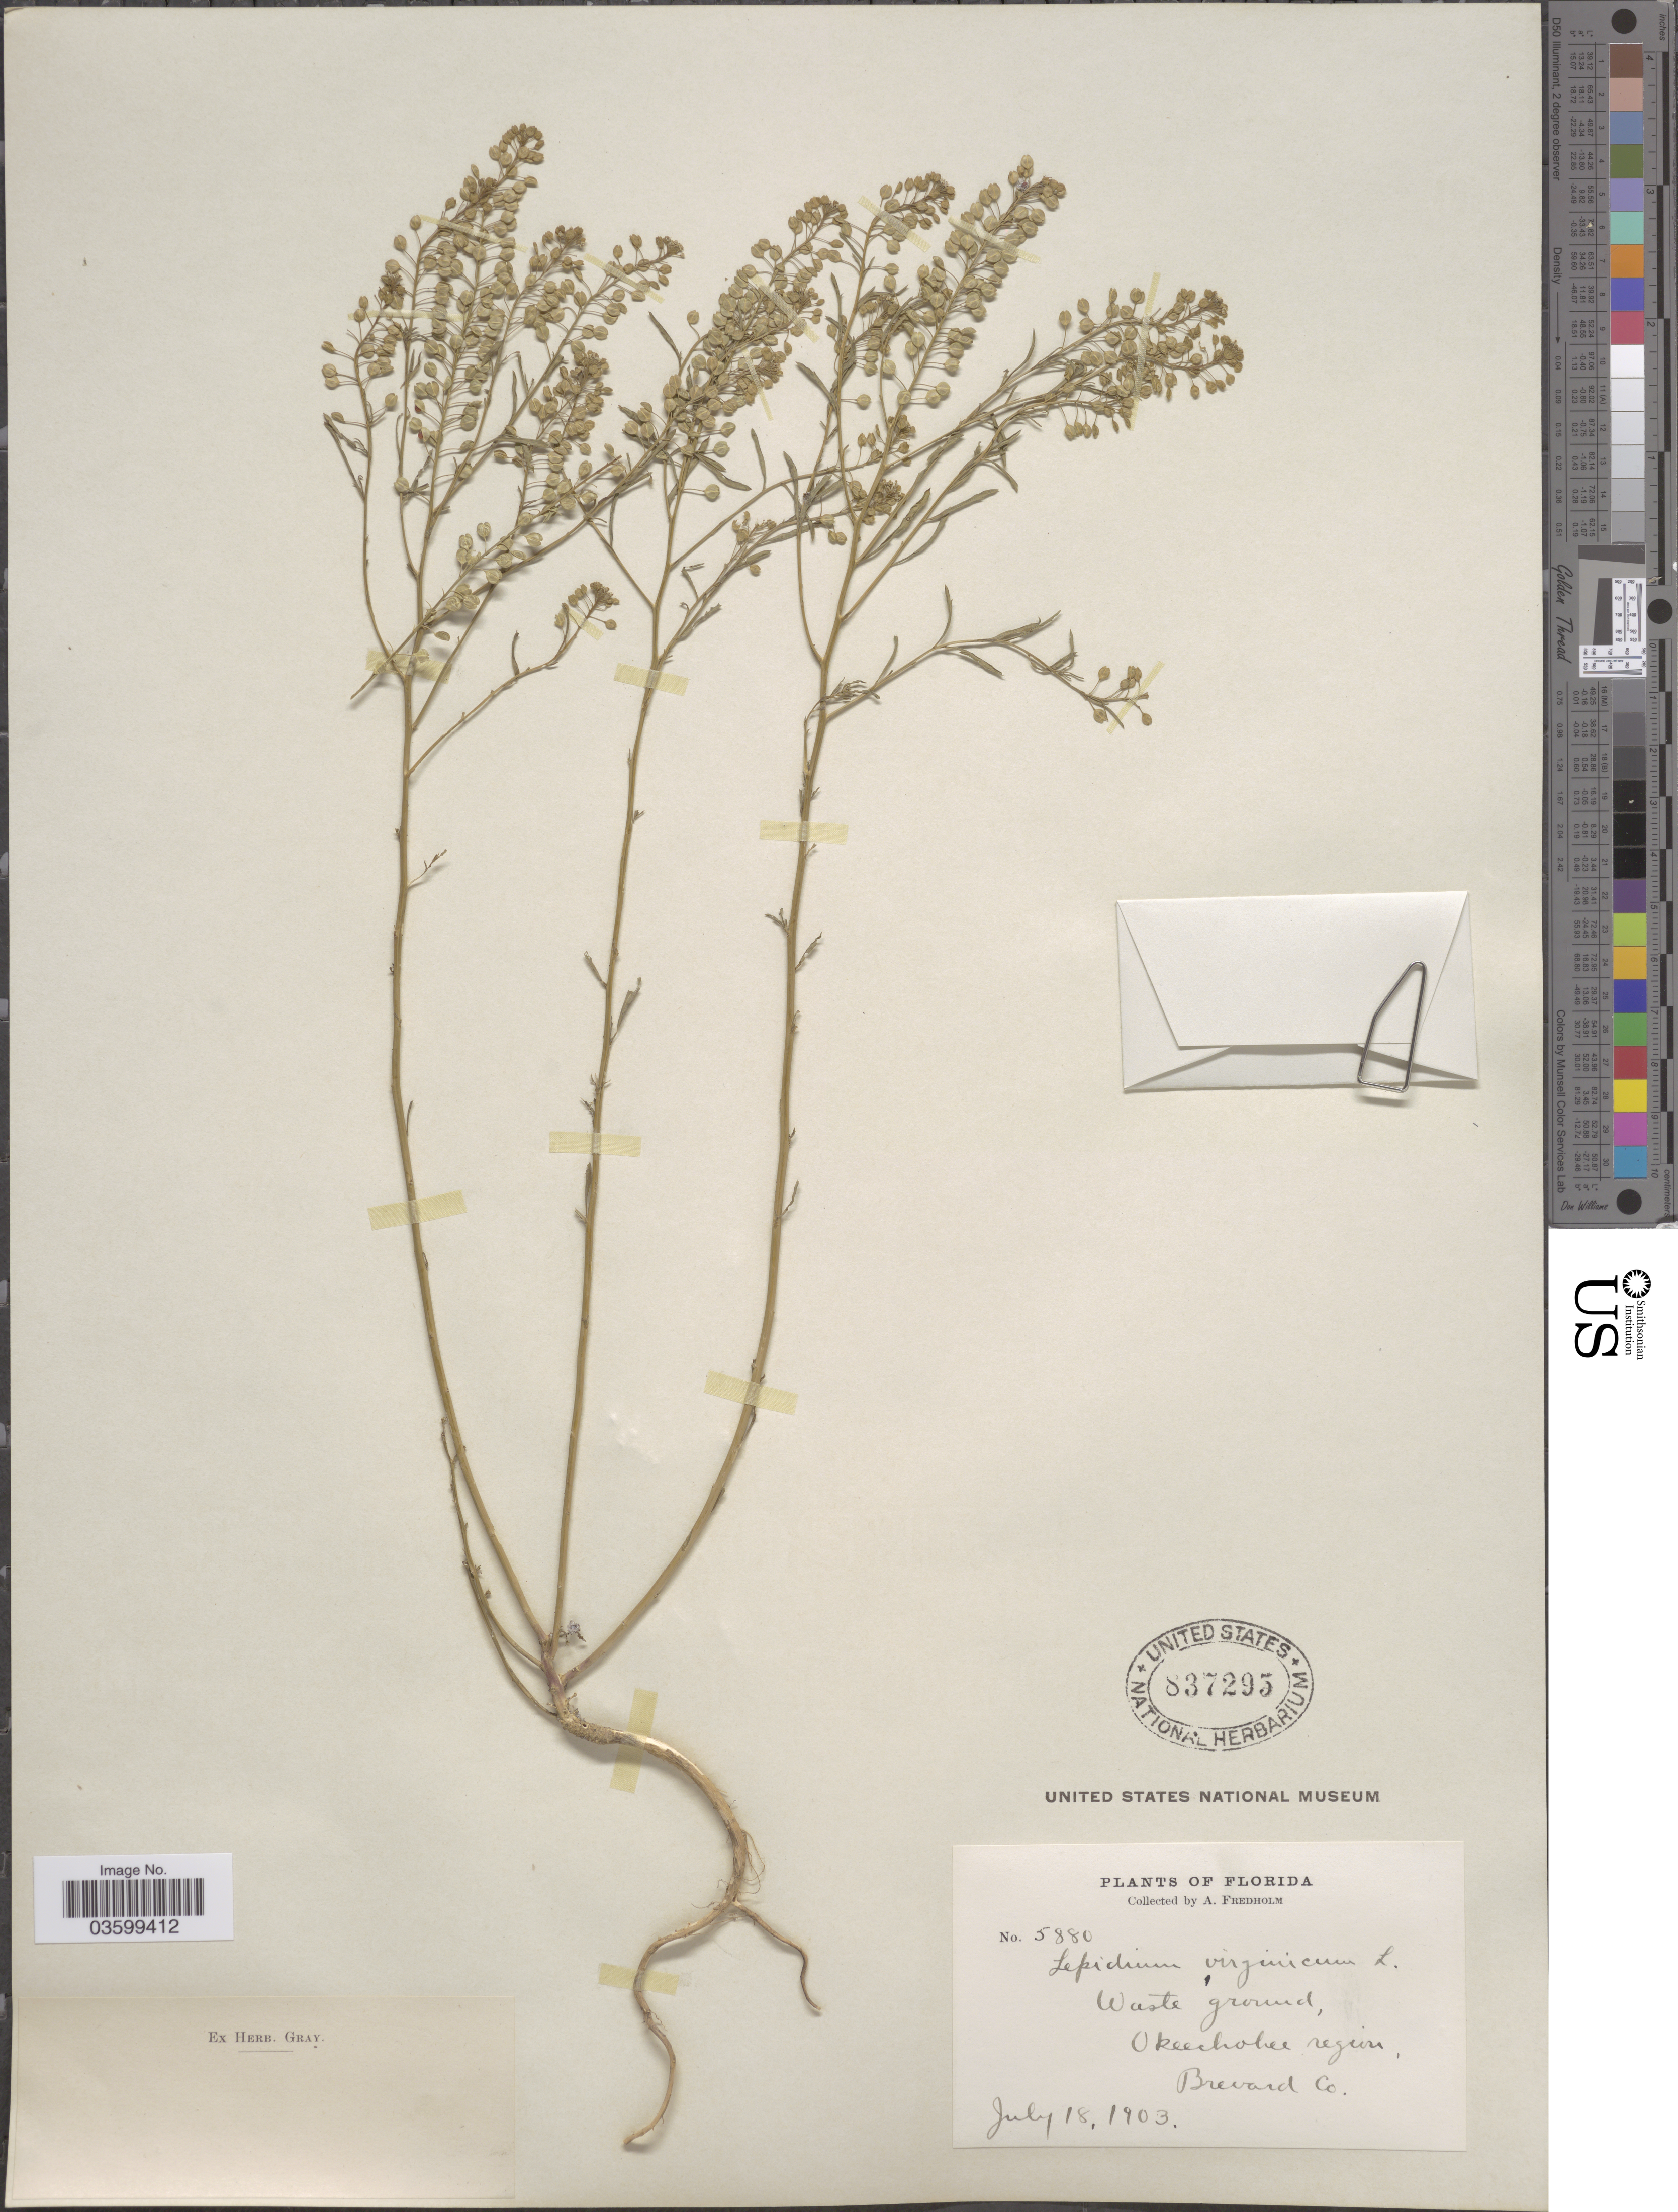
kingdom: Plantae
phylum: Tracheophyta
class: Magnoliopsida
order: Brassicales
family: Brassicaceae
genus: Lepidium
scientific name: Lepidium virginicum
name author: L.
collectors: A. Fredholm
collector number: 5880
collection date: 1903-07-18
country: United States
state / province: Florida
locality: Okeechobee region, Brevard Co.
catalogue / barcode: US 837295